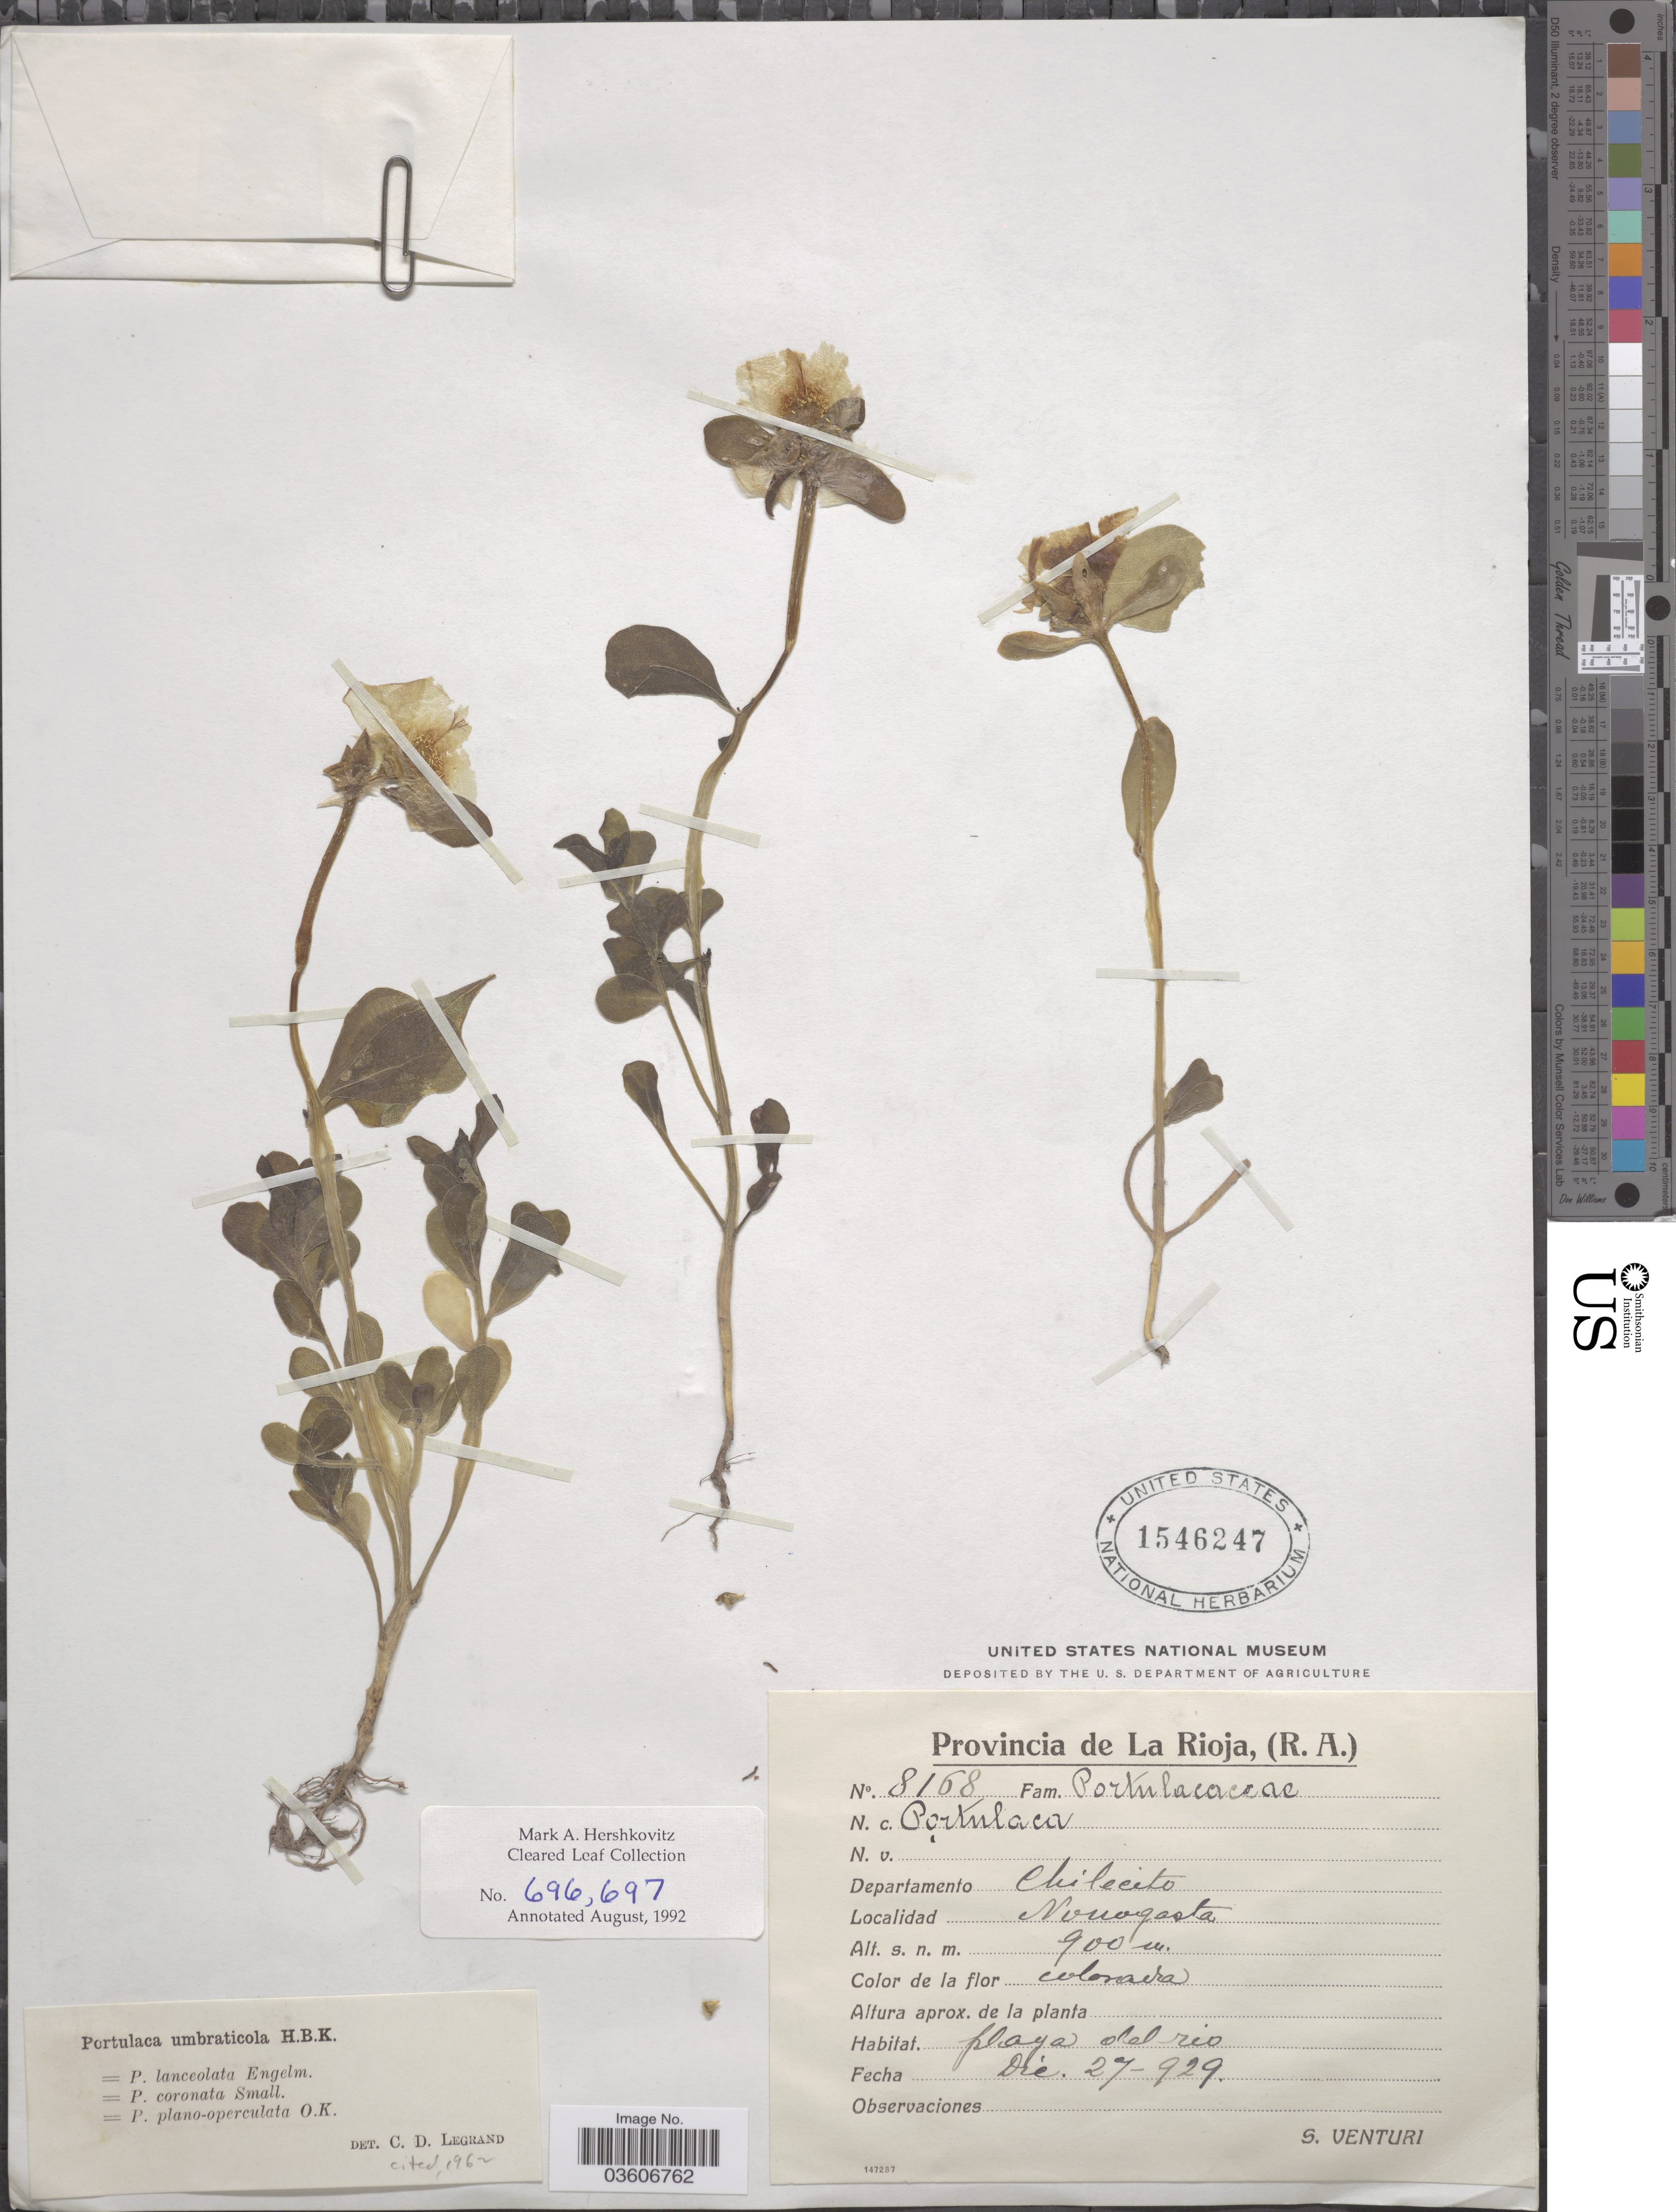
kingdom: Plantae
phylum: Tracheophyta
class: Magnoliopsida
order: Caryophyllales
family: Portulacaceae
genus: Portulaca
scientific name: Portulaca umbraticola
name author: Kunth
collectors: S. Venturi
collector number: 8168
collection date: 1929-12-27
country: Argentina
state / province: La Rioja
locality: Departamento Chilecito, Nunogasta.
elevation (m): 900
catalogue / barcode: US 1546247